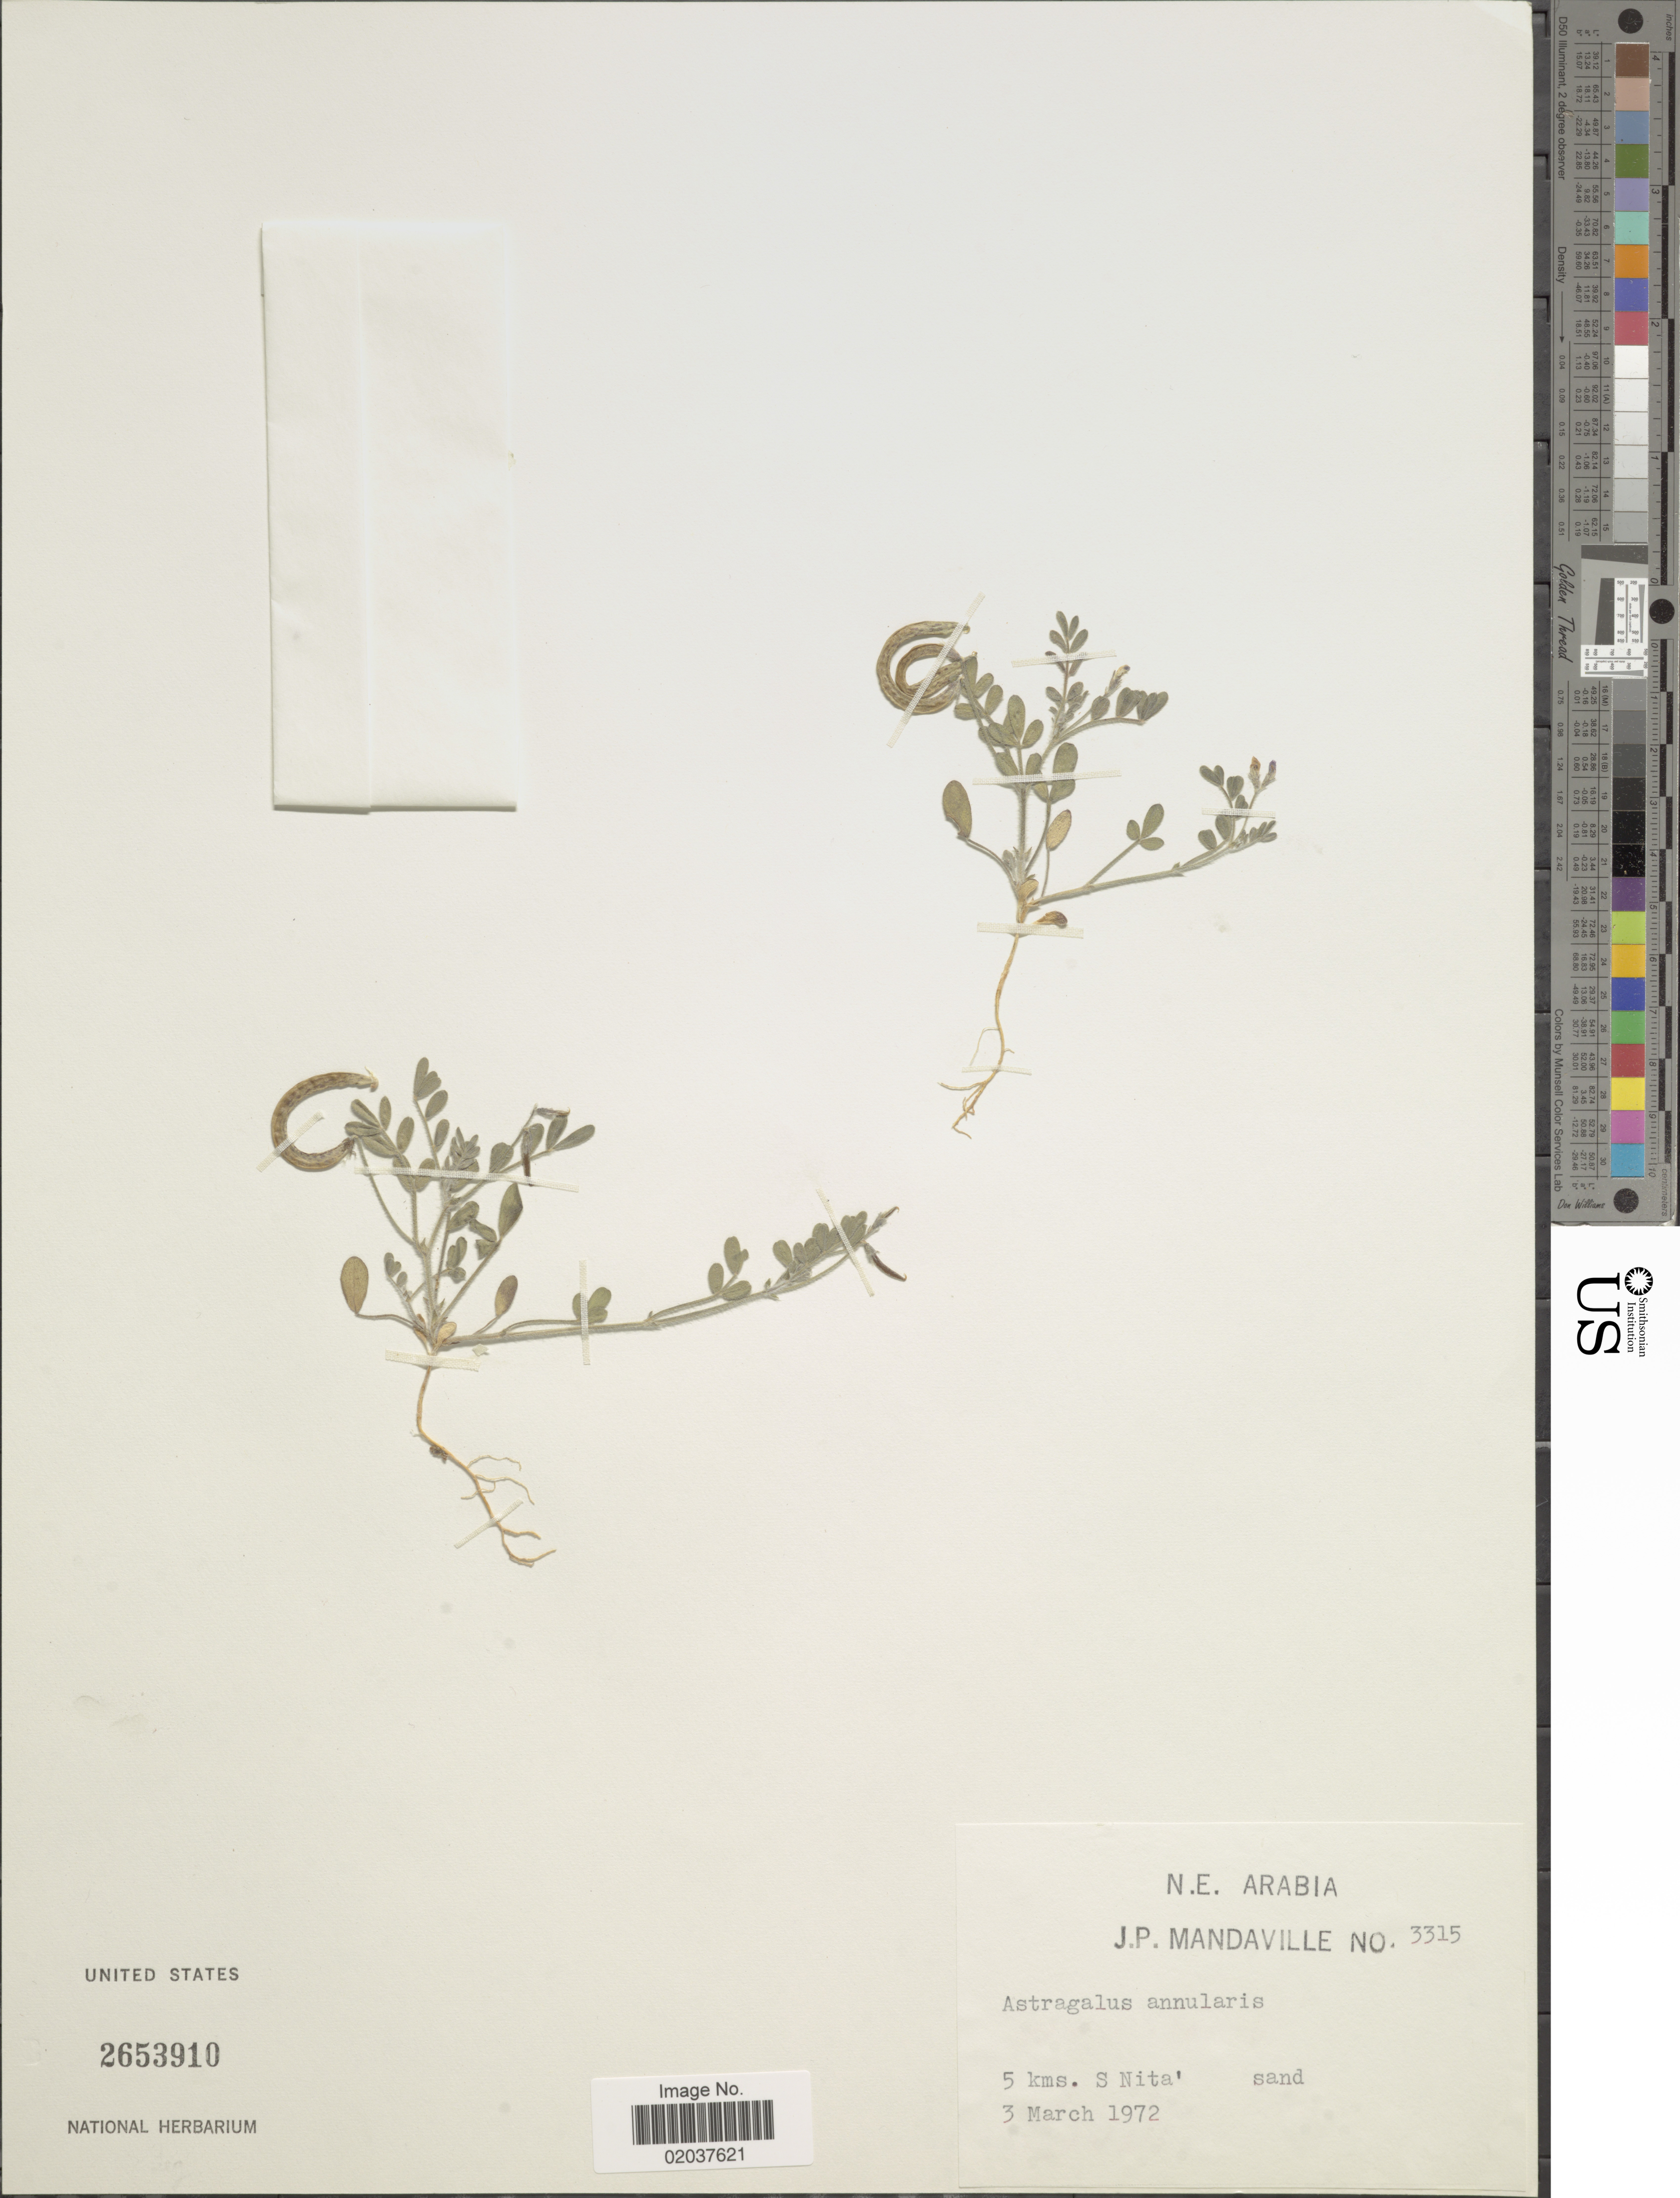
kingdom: Plantae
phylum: Tracheophyta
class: Magnoliopsida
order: Fabales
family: Fabaceae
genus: Astragalus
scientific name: Astragalus annularis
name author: Forssk.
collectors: J. Mandaville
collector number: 3315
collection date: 1972-03-03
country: Saudi Arabia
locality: N. E. Arabia, 5 kms. S Nita'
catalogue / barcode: US 2653910